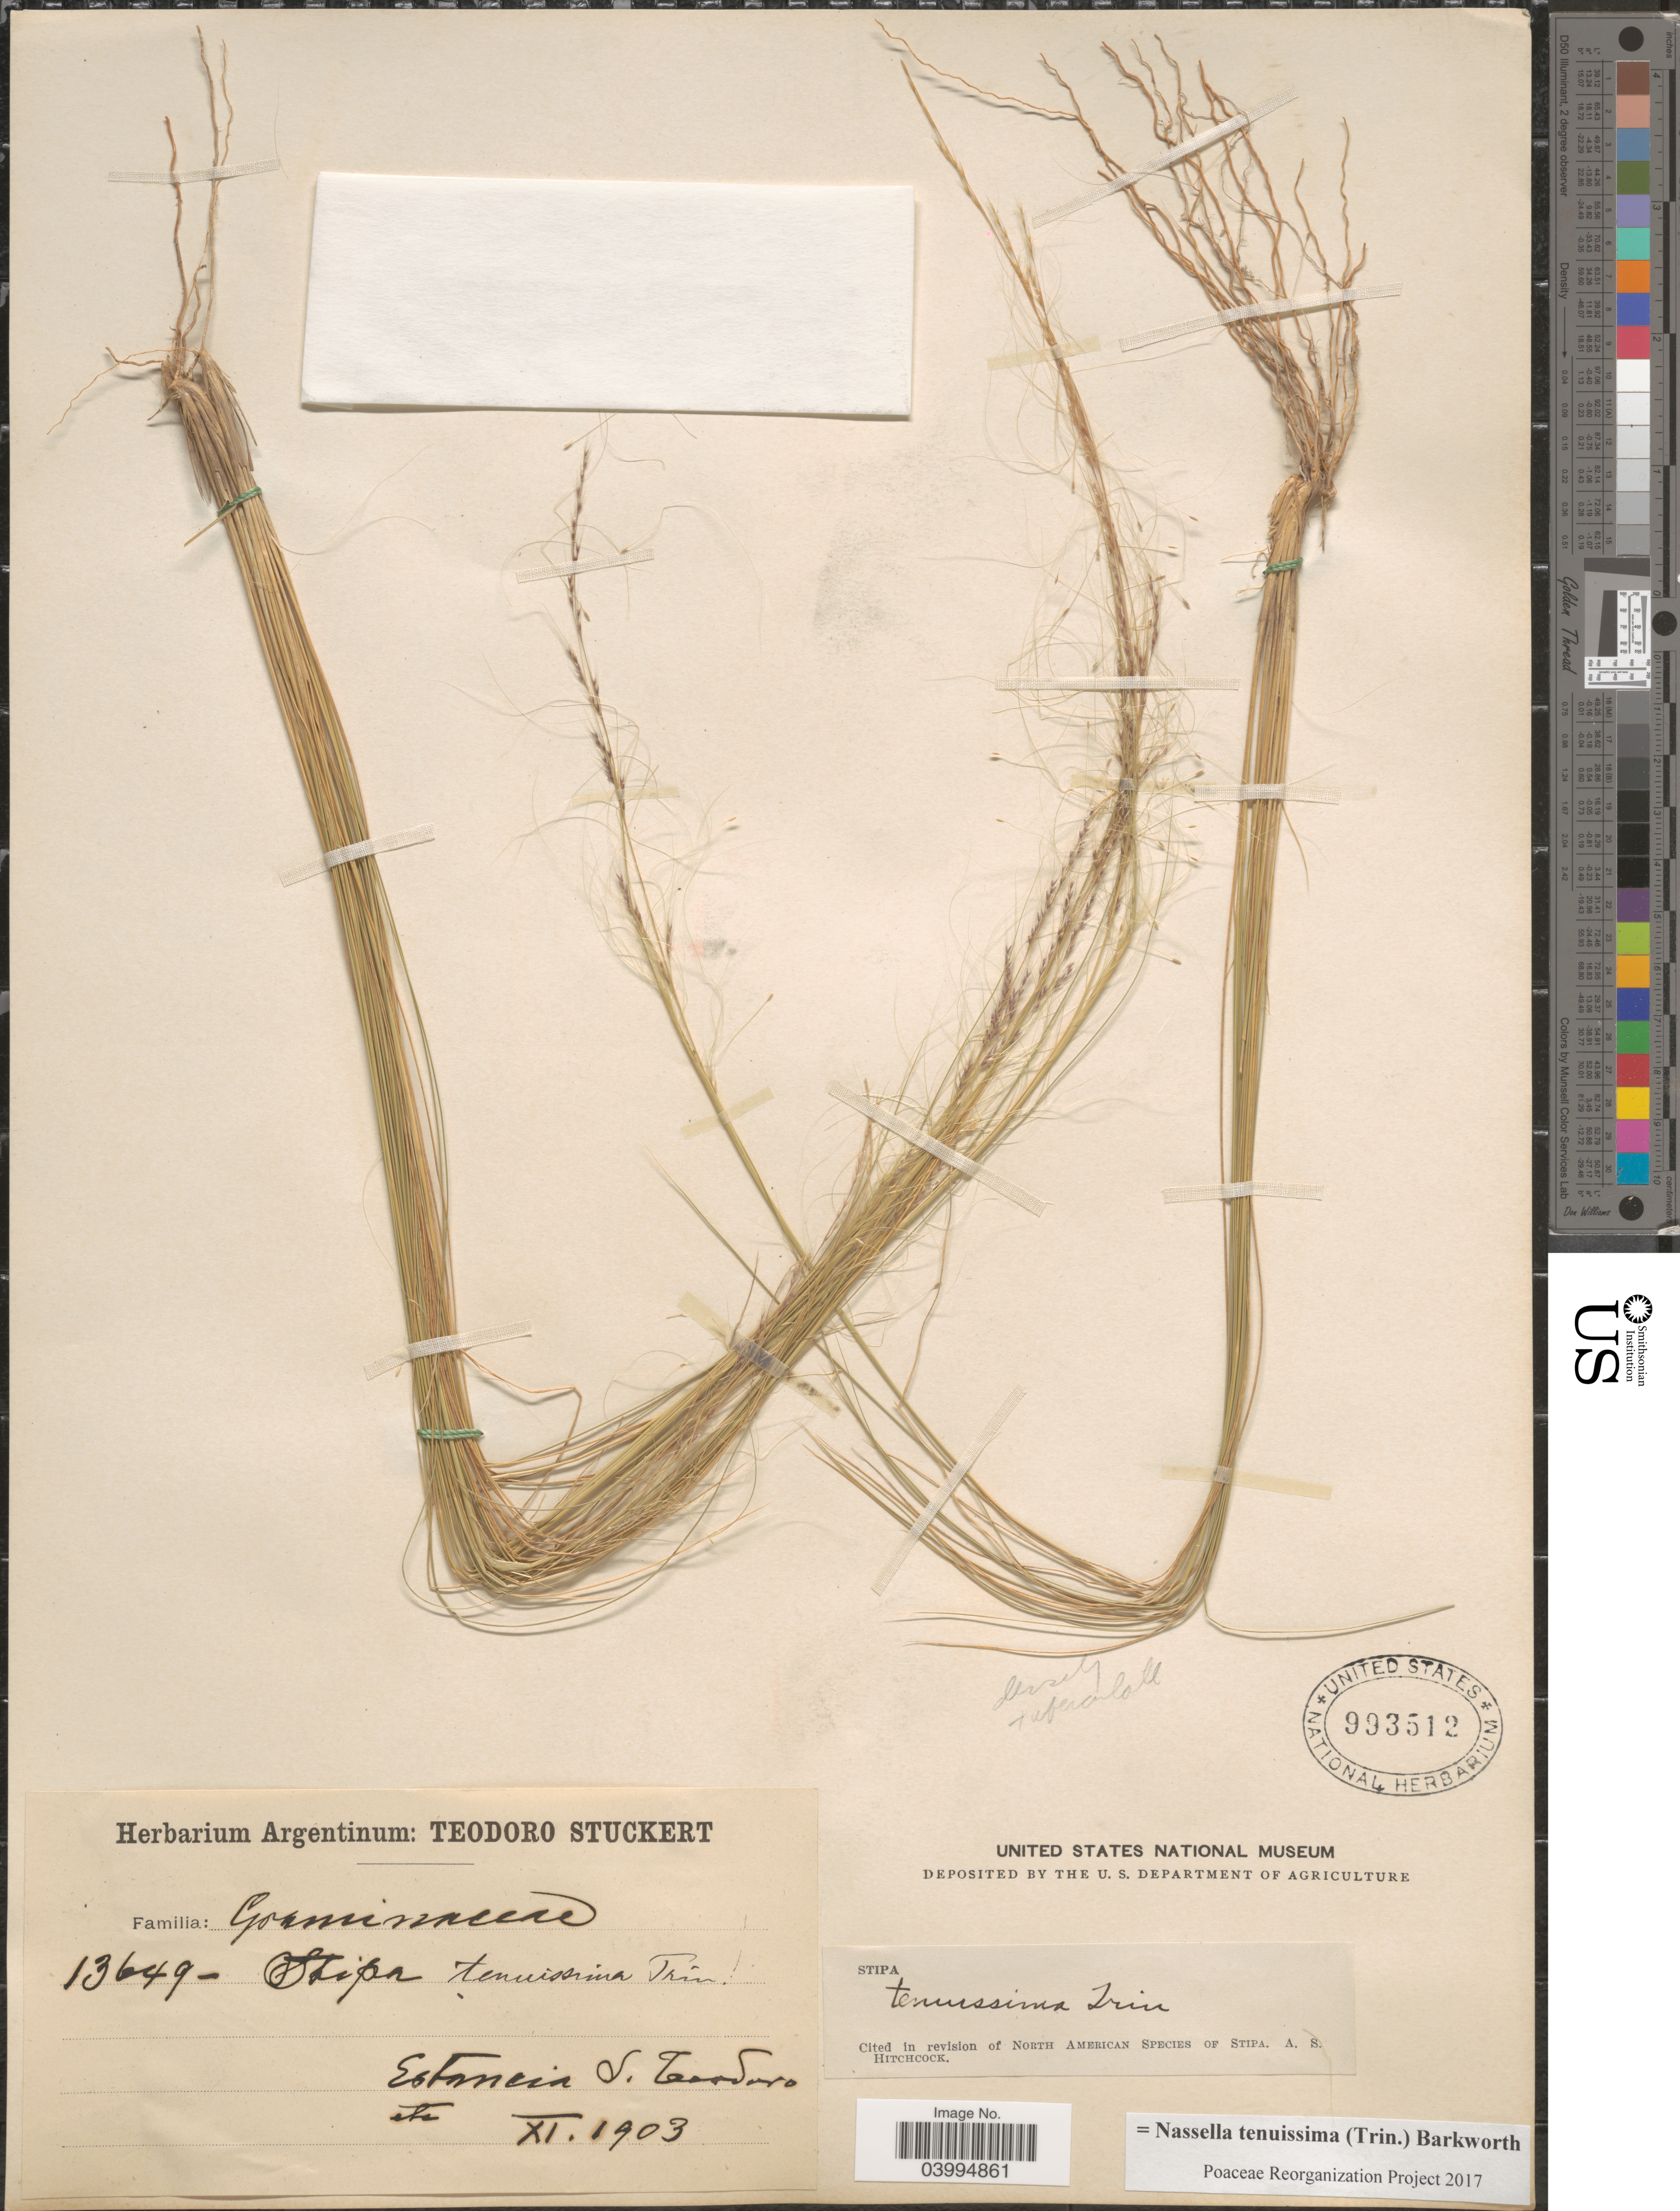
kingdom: Plantae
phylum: Tracheophyta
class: Liliopsida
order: Poales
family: Poaceae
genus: Nassella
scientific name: Nassella tenuissima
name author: (Trin.) Barkworth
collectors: Ex herb. Teodoro Stuckert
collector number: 13649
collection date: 1903-11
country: Argentina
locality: Estancia S. Teodoro.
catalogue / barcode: US 993512